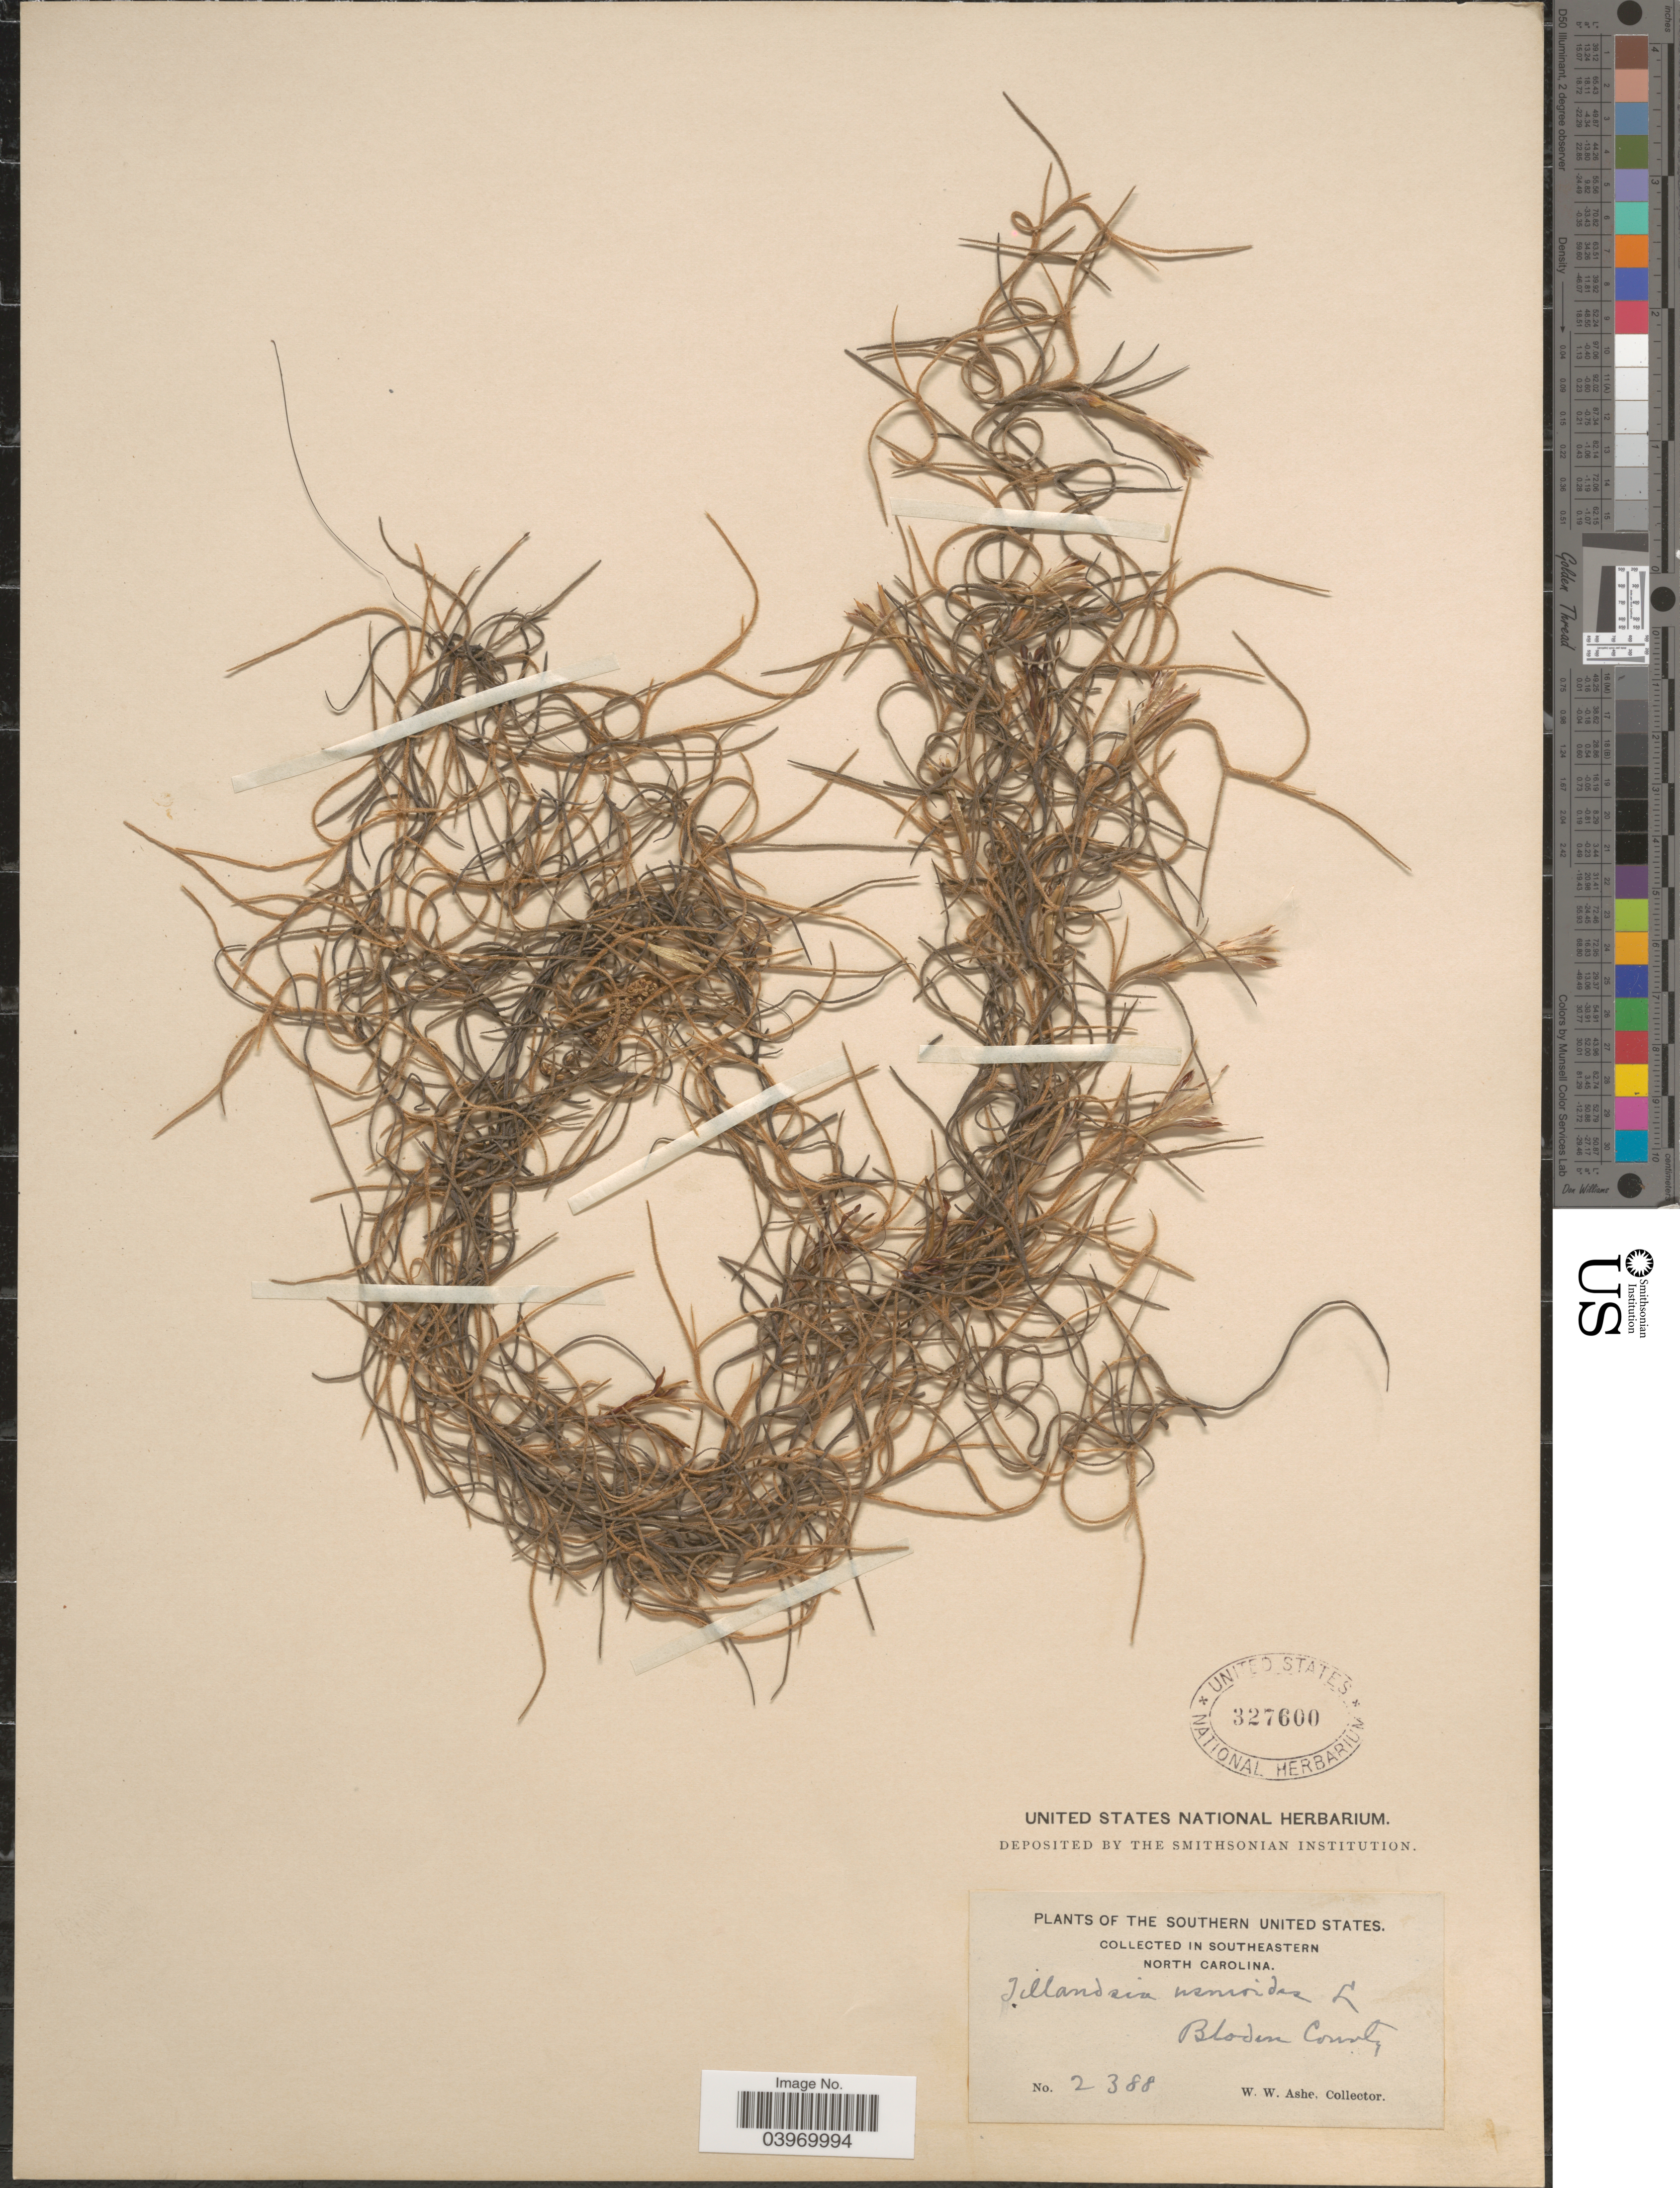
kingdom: Plantae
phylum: Tracheophyta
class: Liliopsida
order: Poales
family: Bromeliaceae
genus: Tillandsia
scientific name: Tillandsia usneoides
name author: (L.) L.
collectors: W. W. Ashe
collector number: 2388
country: United States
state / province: North Carolina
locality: Southern United States. In Southeastern North Carolina. Bladen County.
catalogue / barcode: US 327600